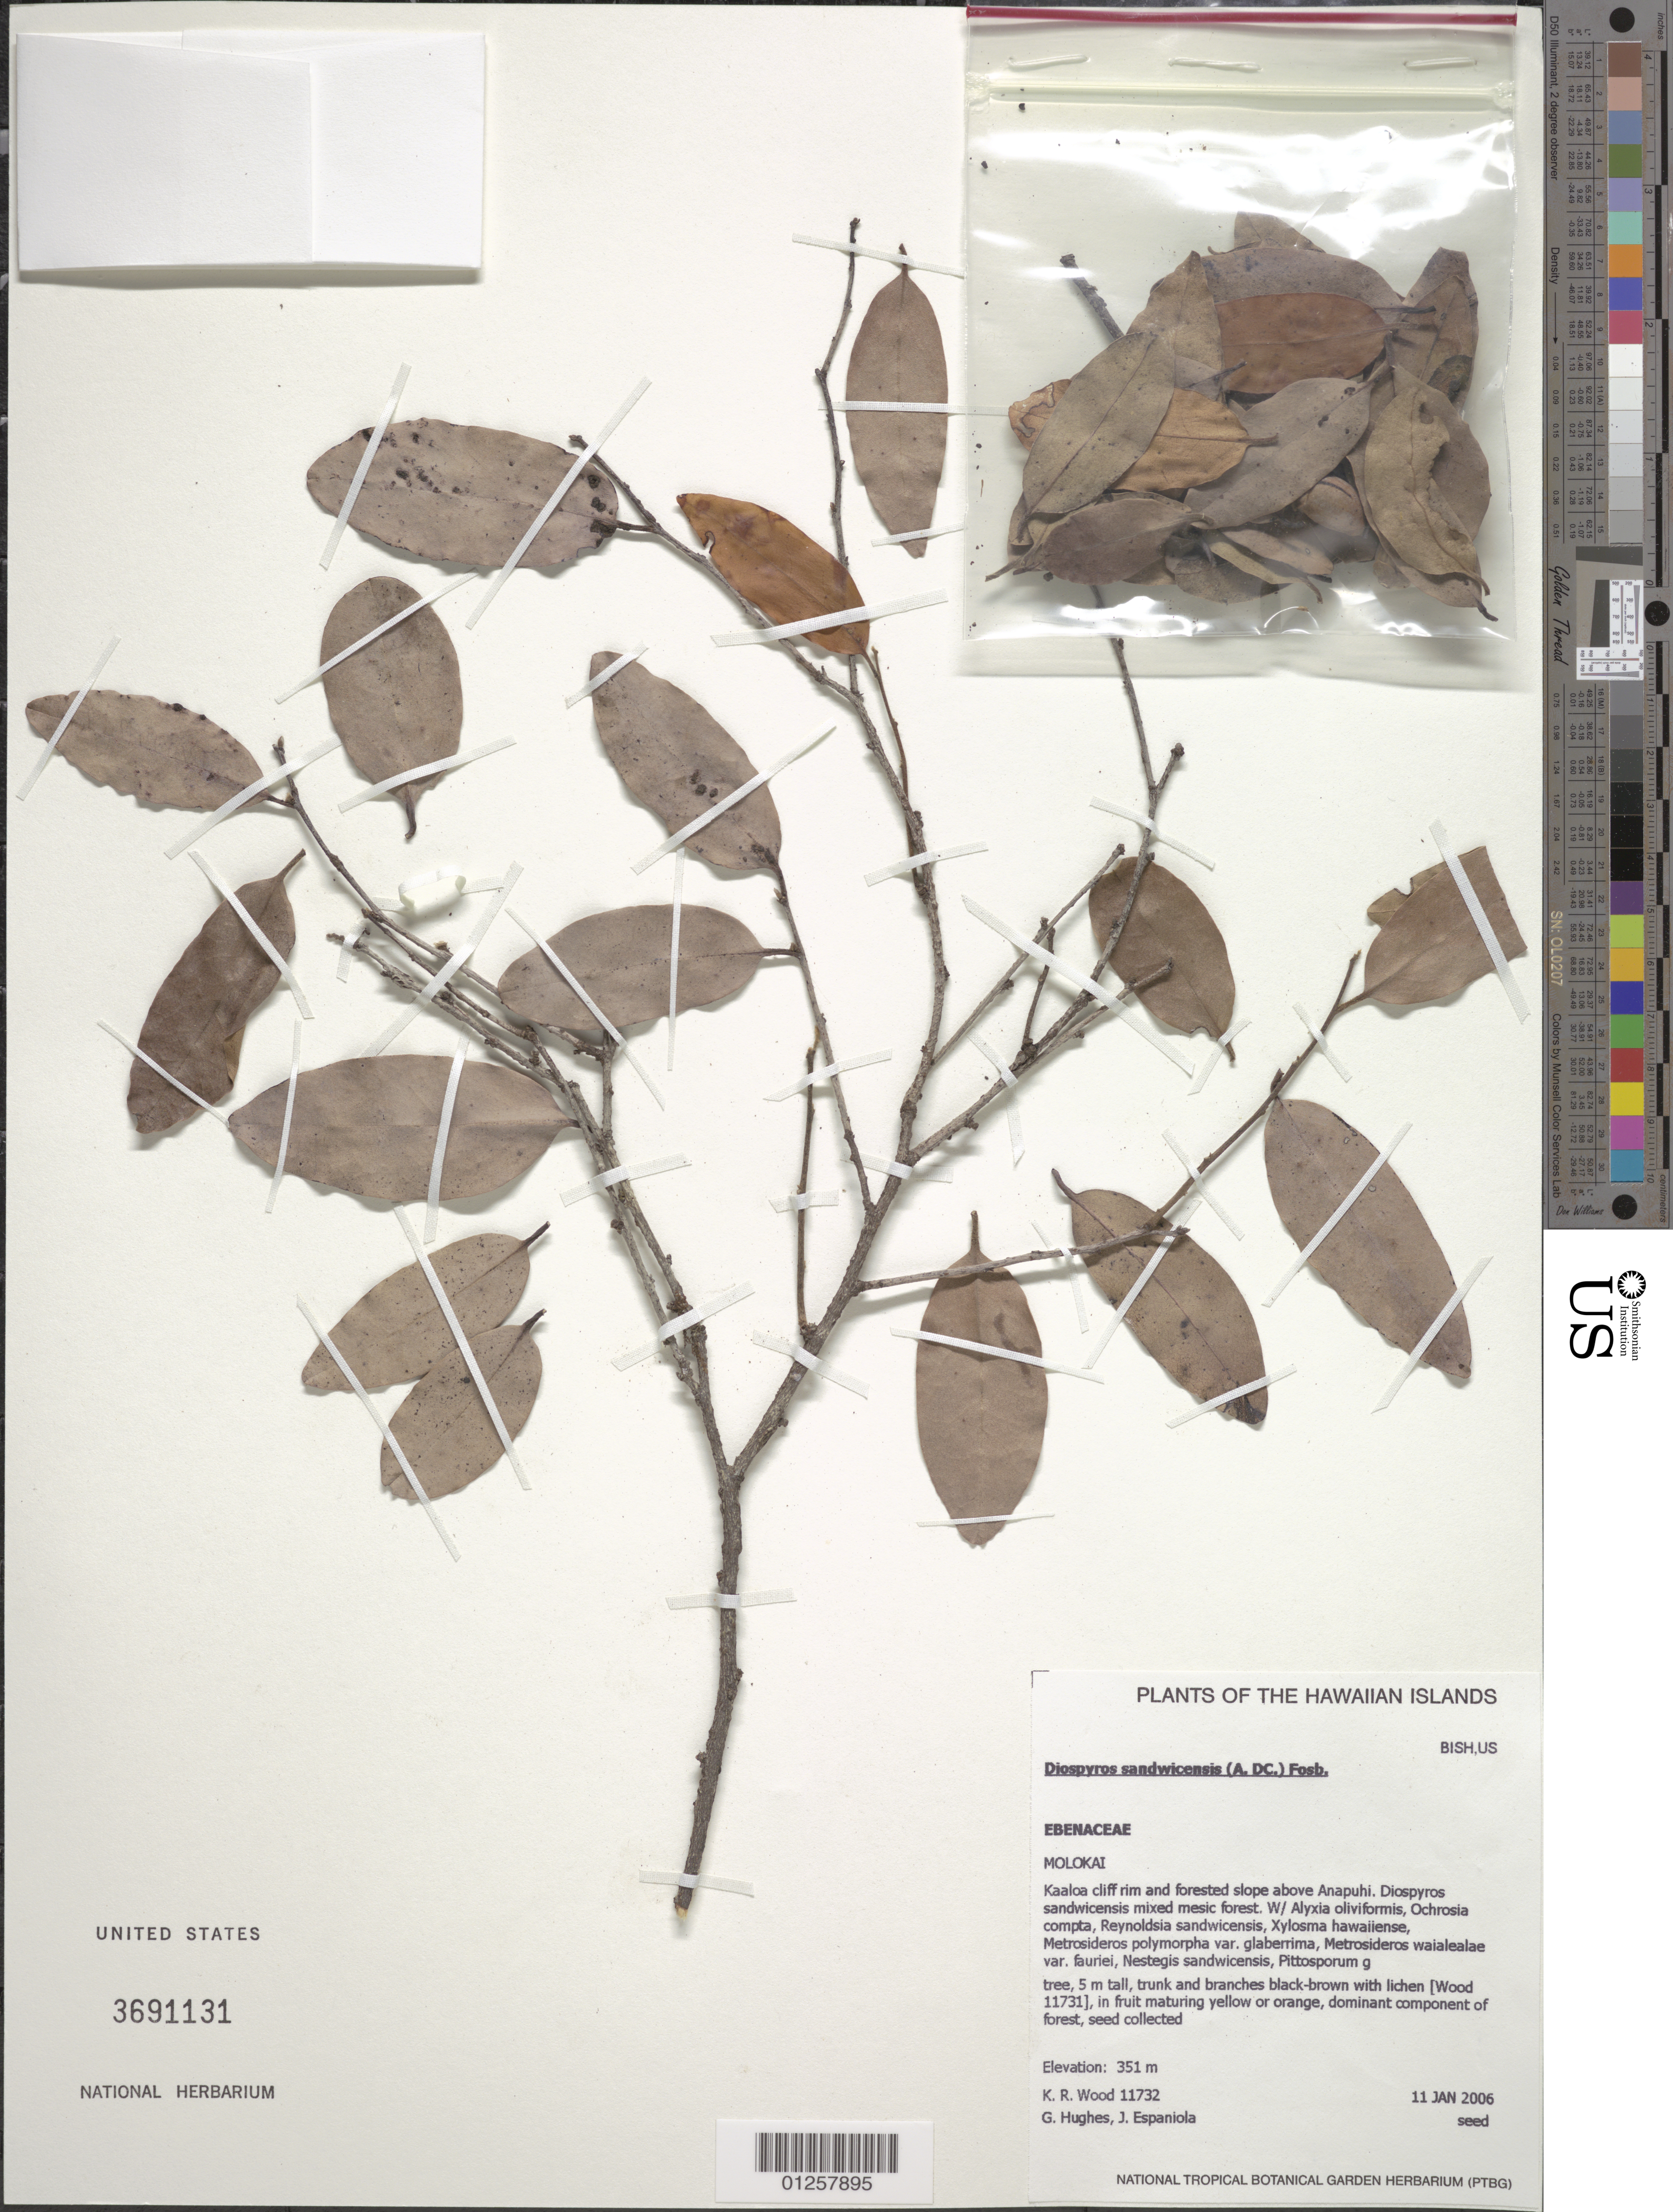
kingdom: Plantae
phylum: Tracheophyta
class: Magnoliopsida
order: Ericales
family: Ebenaceae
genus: Diospyros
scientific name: Diospyros sandwicensis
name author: (A. DC.) Fosberg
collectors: K. R. Wood, G. Hughes & J. Espaniola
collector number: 11732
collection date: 2006-01-11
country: United States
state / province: Hawaii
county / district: Maui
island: Moloka'i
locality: Kaaloa cliff rim and forested slope above Anapuhi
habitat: Mixed mesic forest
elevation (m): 351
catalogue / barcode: US 3691131